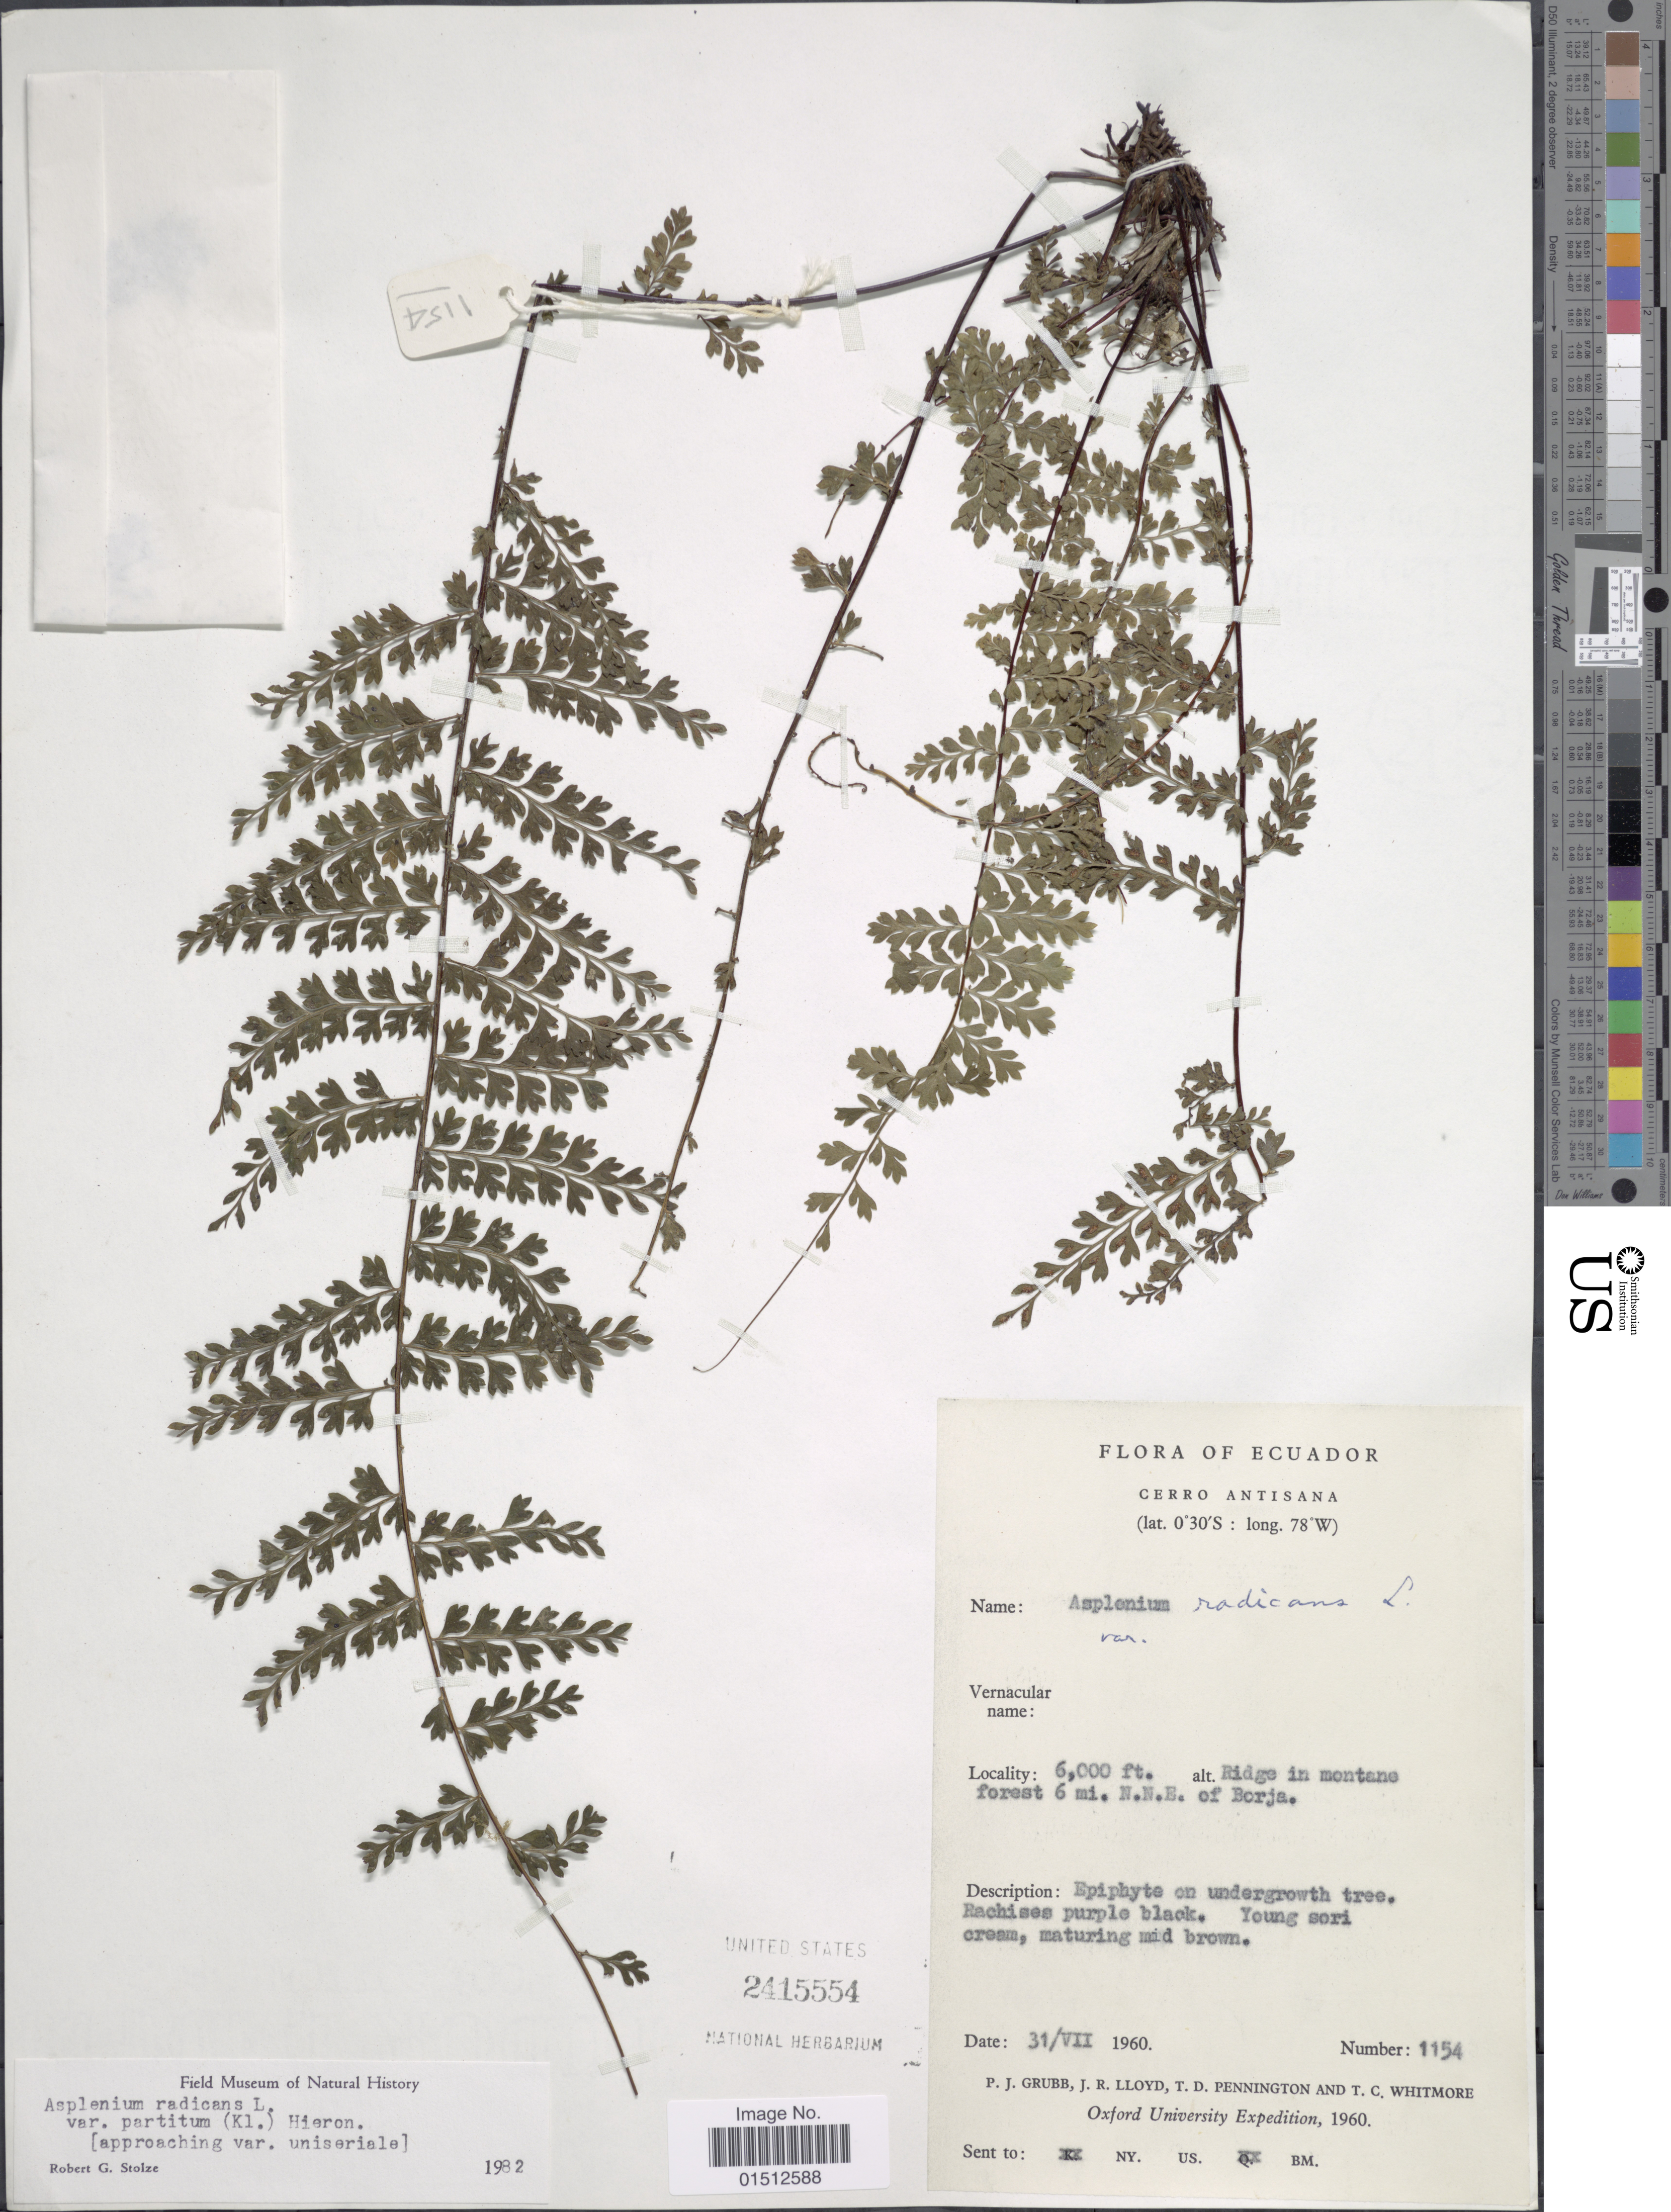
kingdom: Plantae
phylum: Tracheophyta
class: Polypodiopsida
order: Polypodiales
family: Aspleniaceae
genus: Asplenium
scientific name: Asplenium radicans var. uniserale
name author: (Raddi) L.D. Gómez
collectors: P. J. Grubb, J. R. Lloyd, T. D. Pennington, T. C. Whitmore & et al.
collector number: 1154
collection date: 1960-07-31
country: Ecuador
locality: Ecuador. Cerro Antisana, Ridge in montane forest 6 mi. N.N.E. of Borja.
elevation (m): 1829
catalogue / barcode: US 2415554